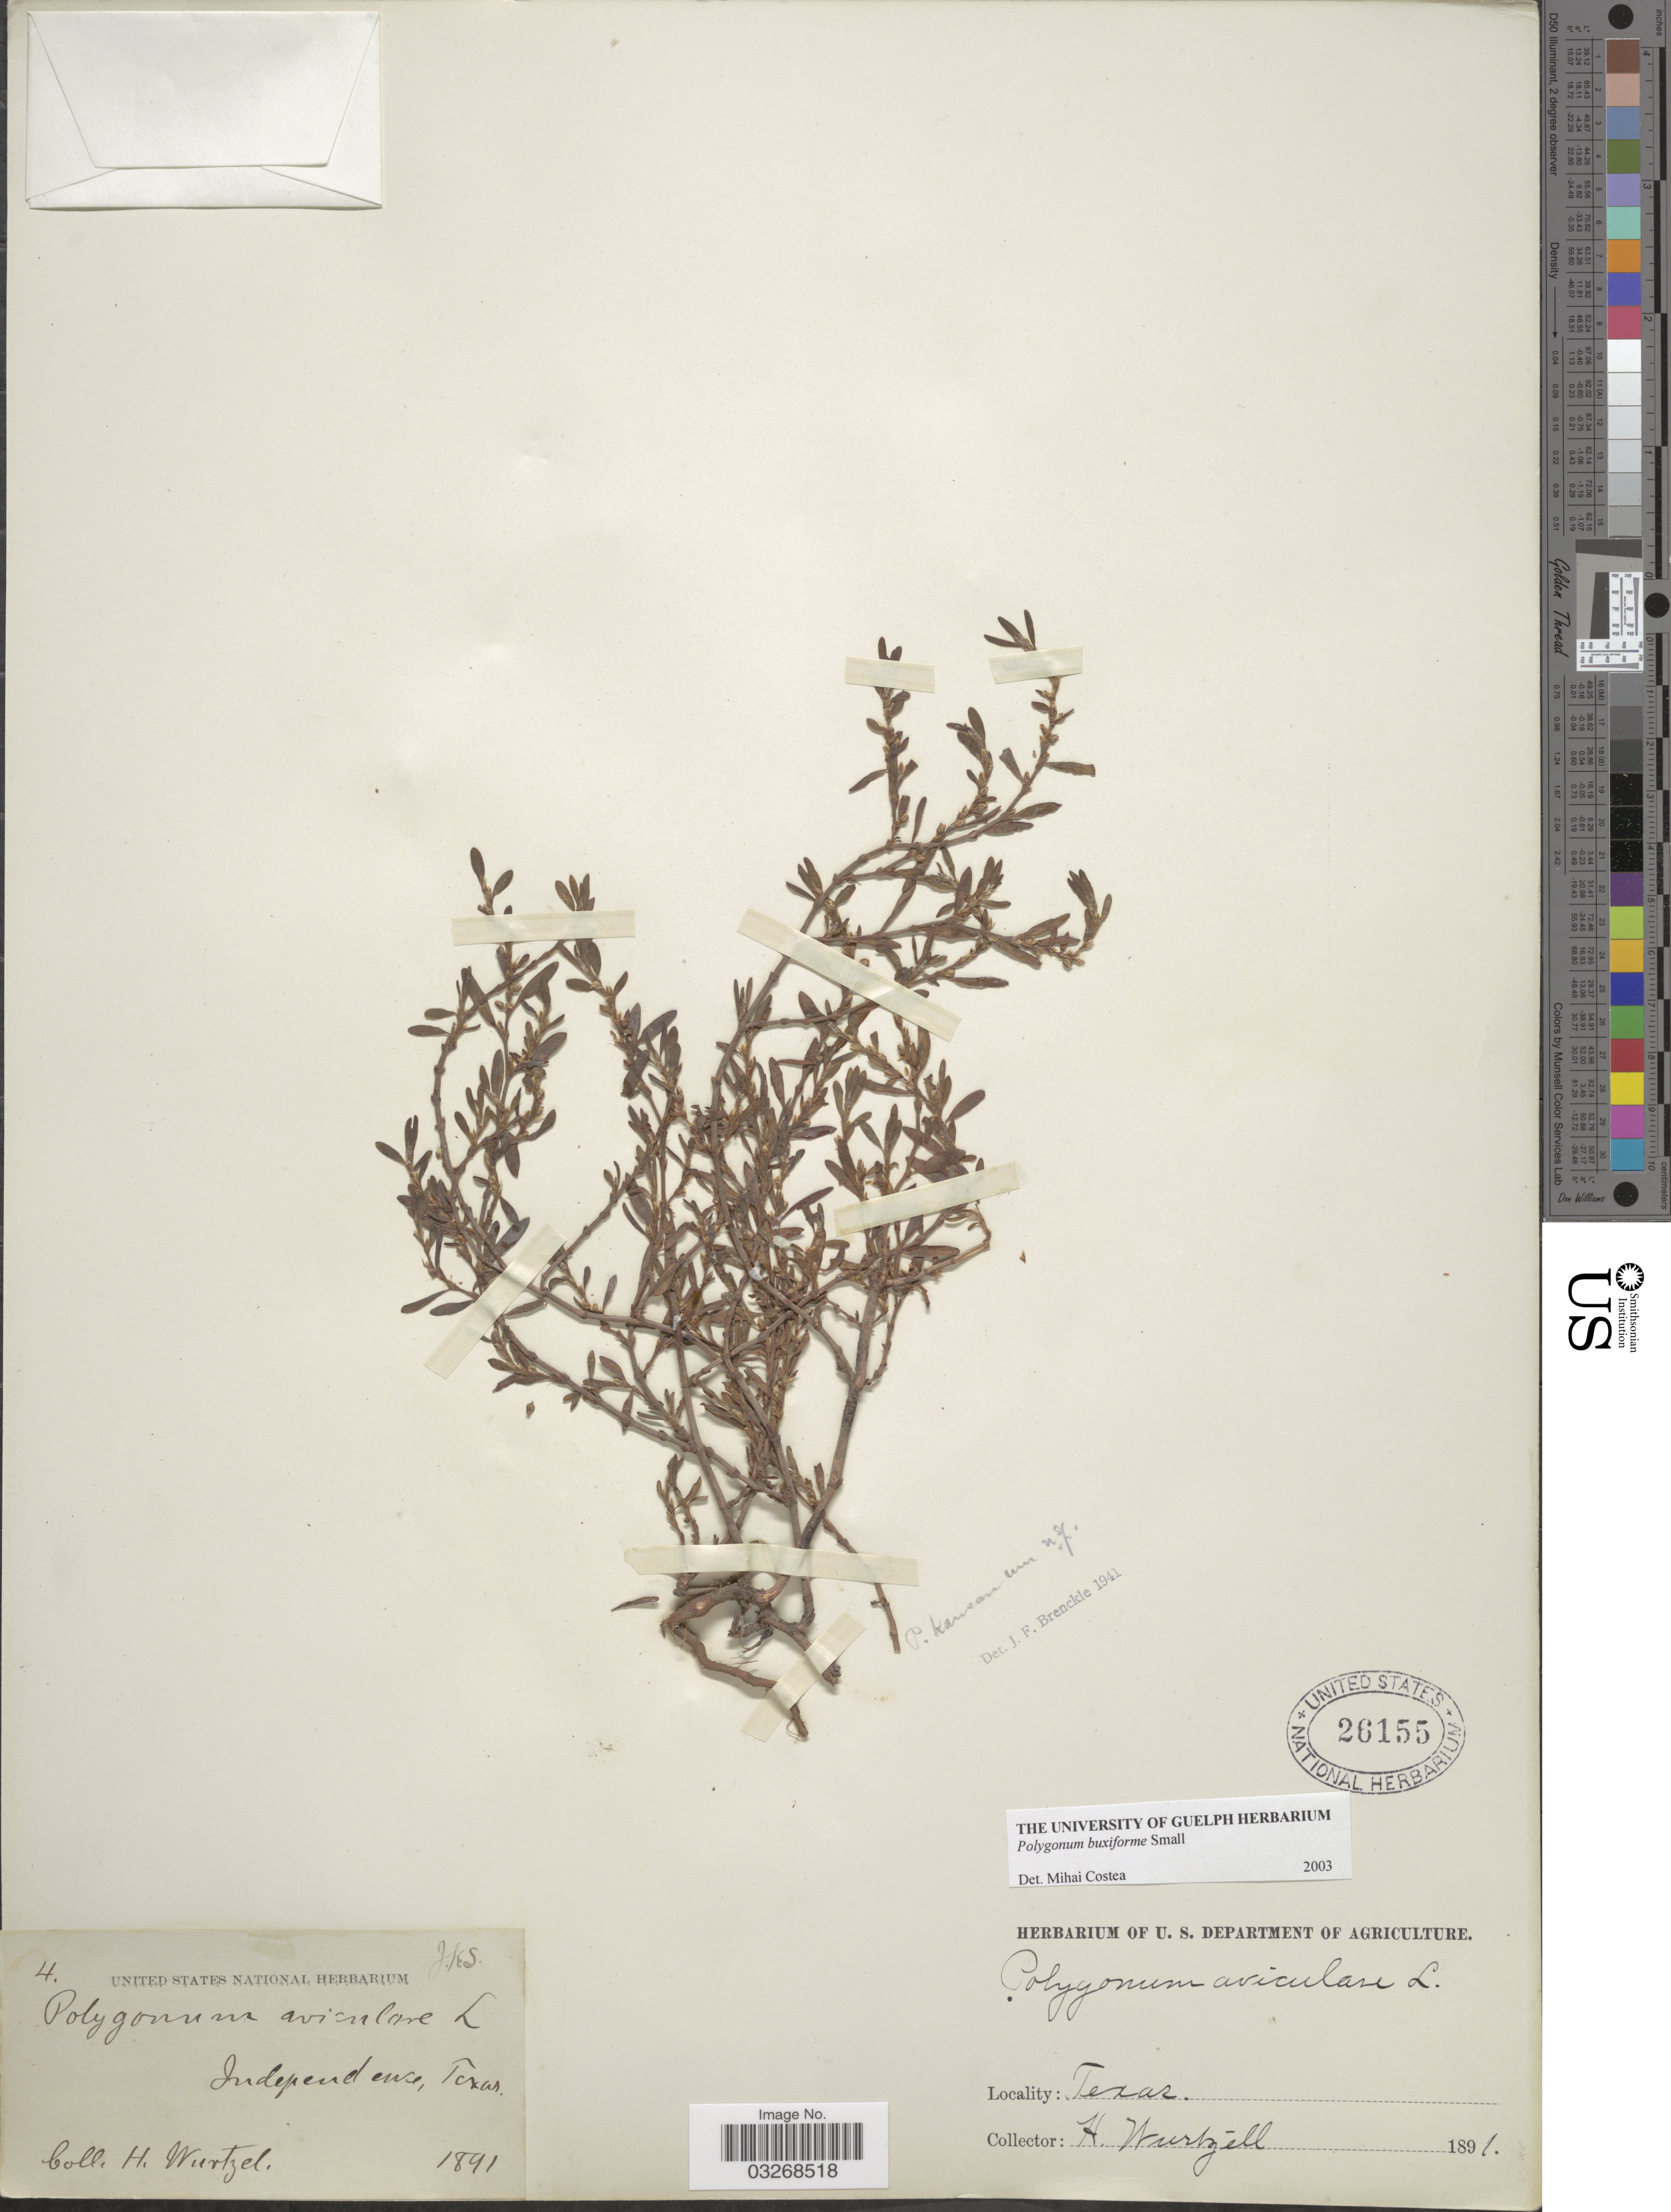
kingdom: Plantae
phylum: Tracheophyta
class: Magnoliopsida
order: Caryophyllales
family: Polygonaceae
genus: Polygonum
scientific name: Polygonum buxiforme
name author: Small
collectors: H. Wurtzel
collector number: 4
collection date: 1891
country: United States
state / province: Texas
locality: Independence.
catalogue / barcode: US 26155